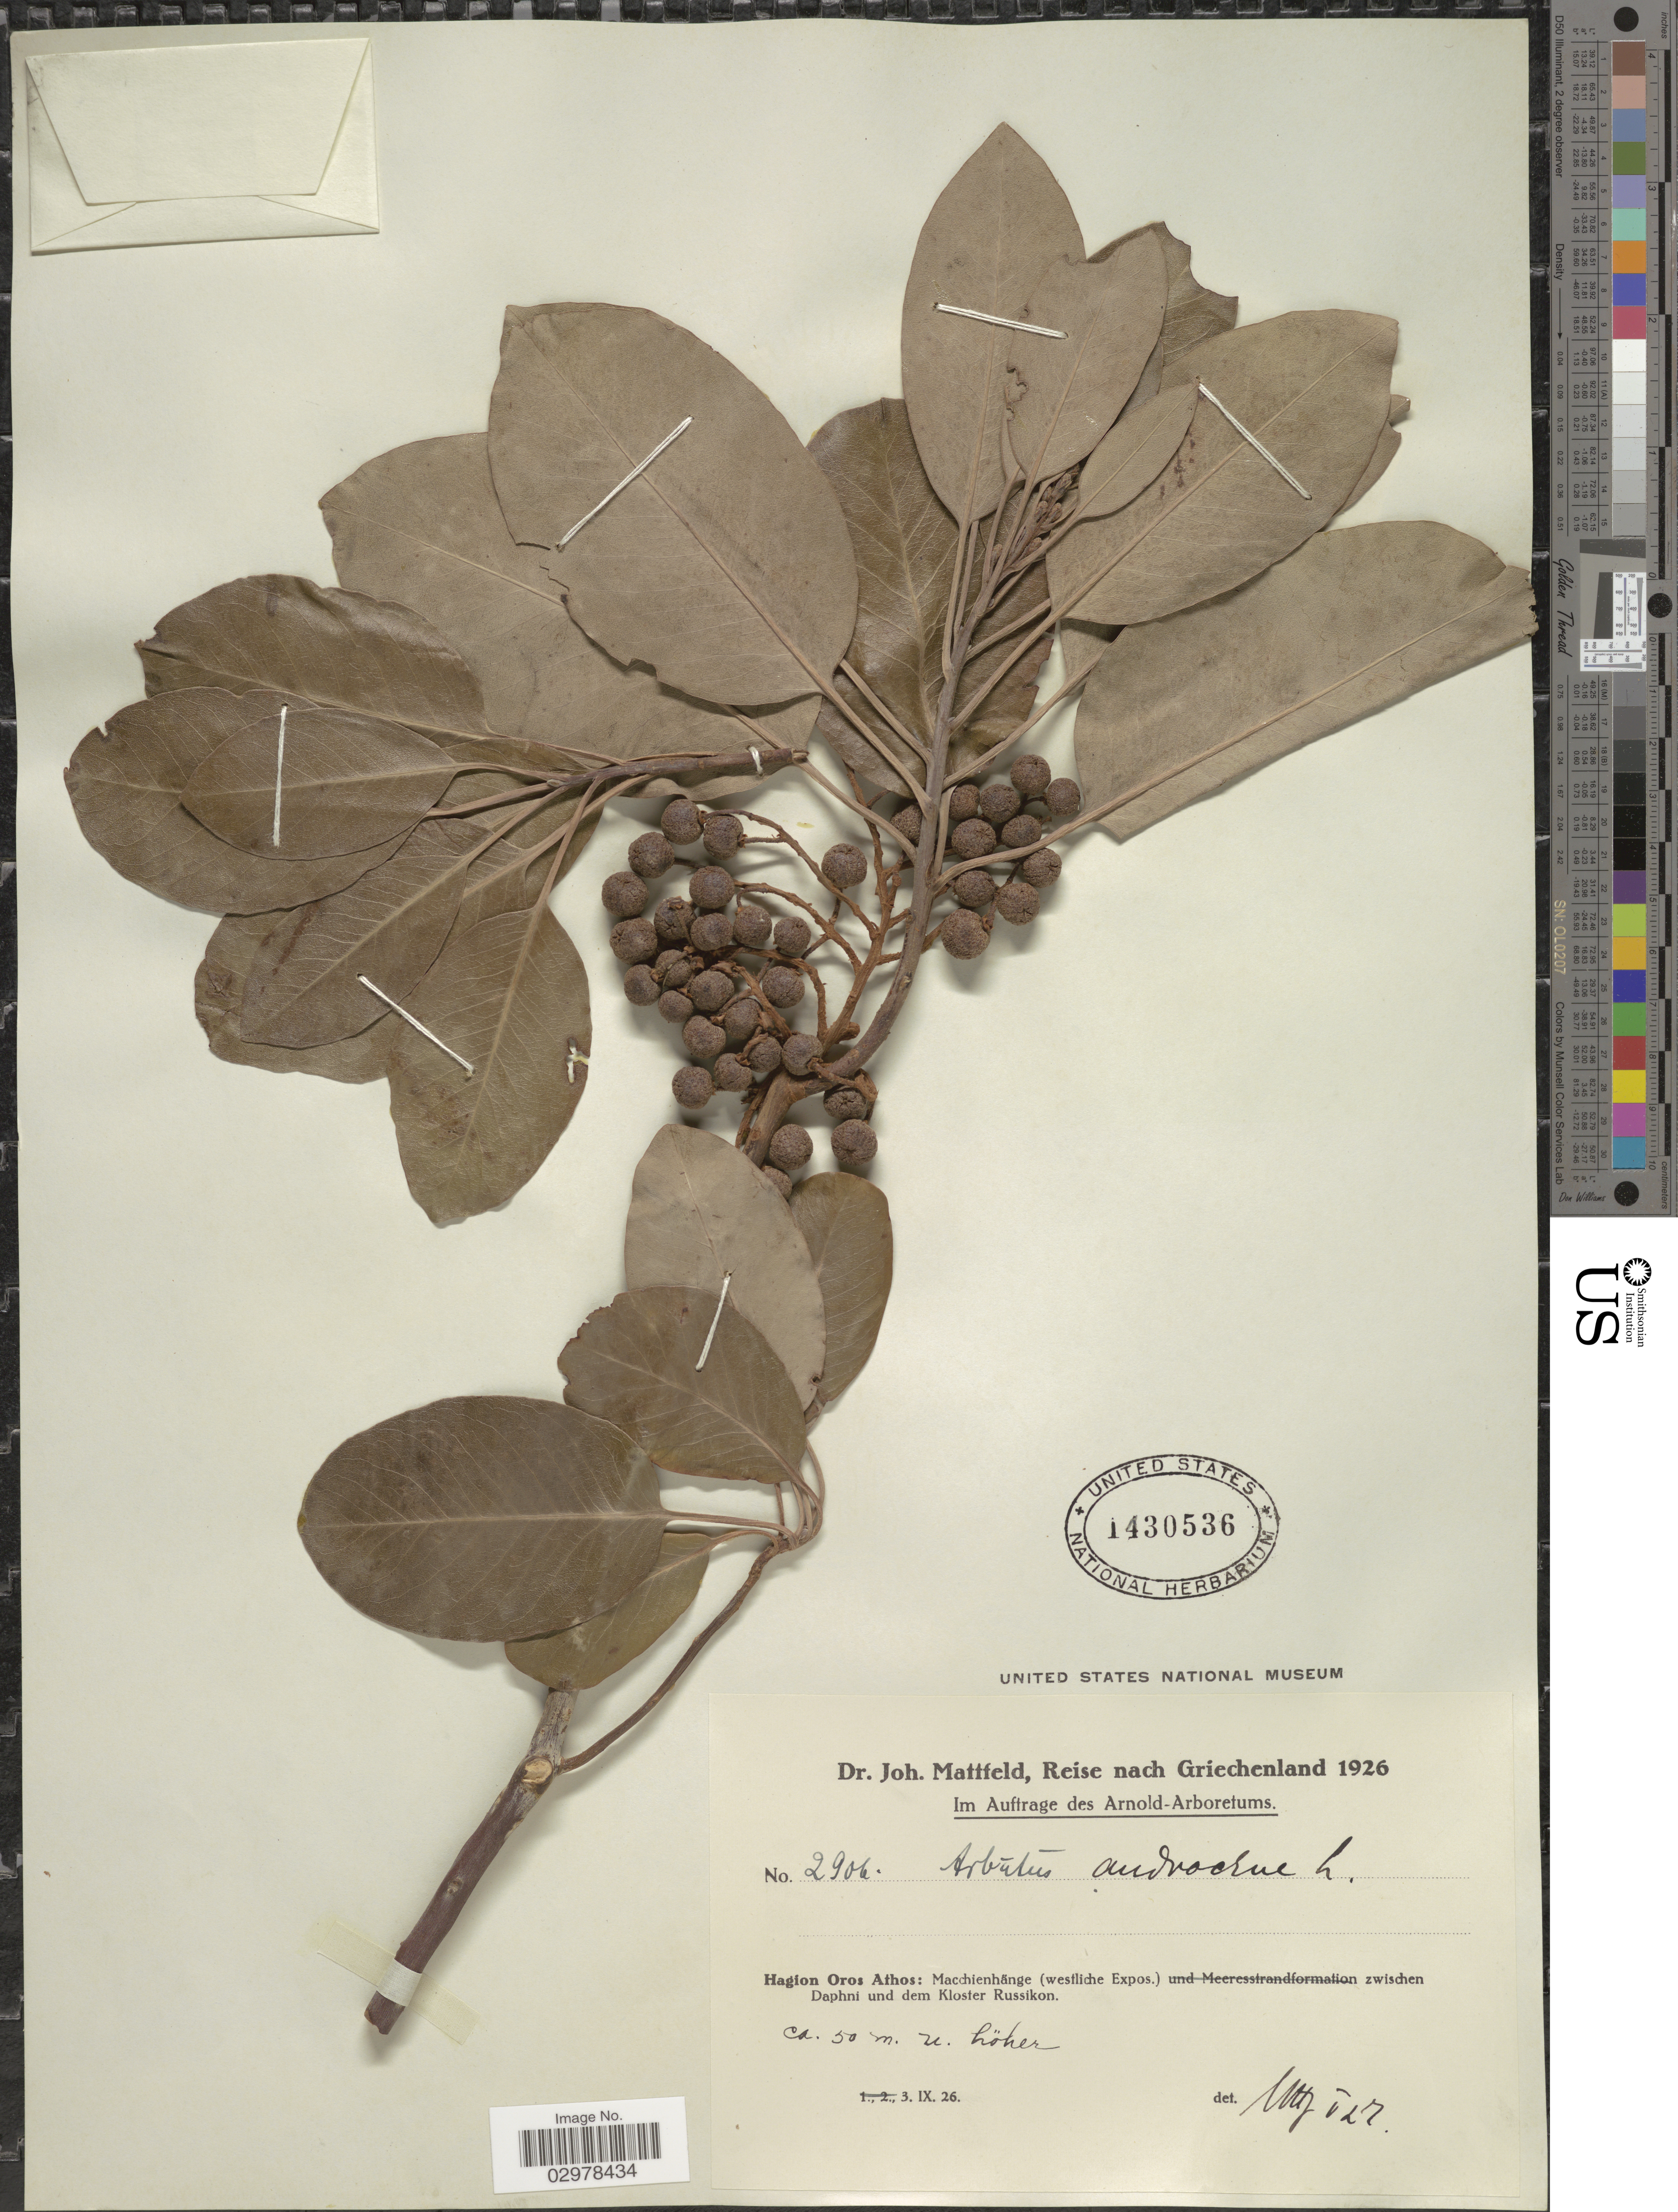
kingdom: Plantae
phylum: Tracheophyta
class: Magnoliopsida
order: Ericales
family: Ericaceae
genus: Arbutus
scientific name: Arbutus andrachne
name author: L.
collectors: J. Mattfeld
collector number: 2906*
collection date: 1926-09-03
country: Greece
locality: Reise nach Griechenland, Hagion Oros Athos: Macchienhänge (westliche Expos) zwischen Daphni und dem Kloster Russikon.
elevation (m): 50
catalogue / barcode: US 1430536